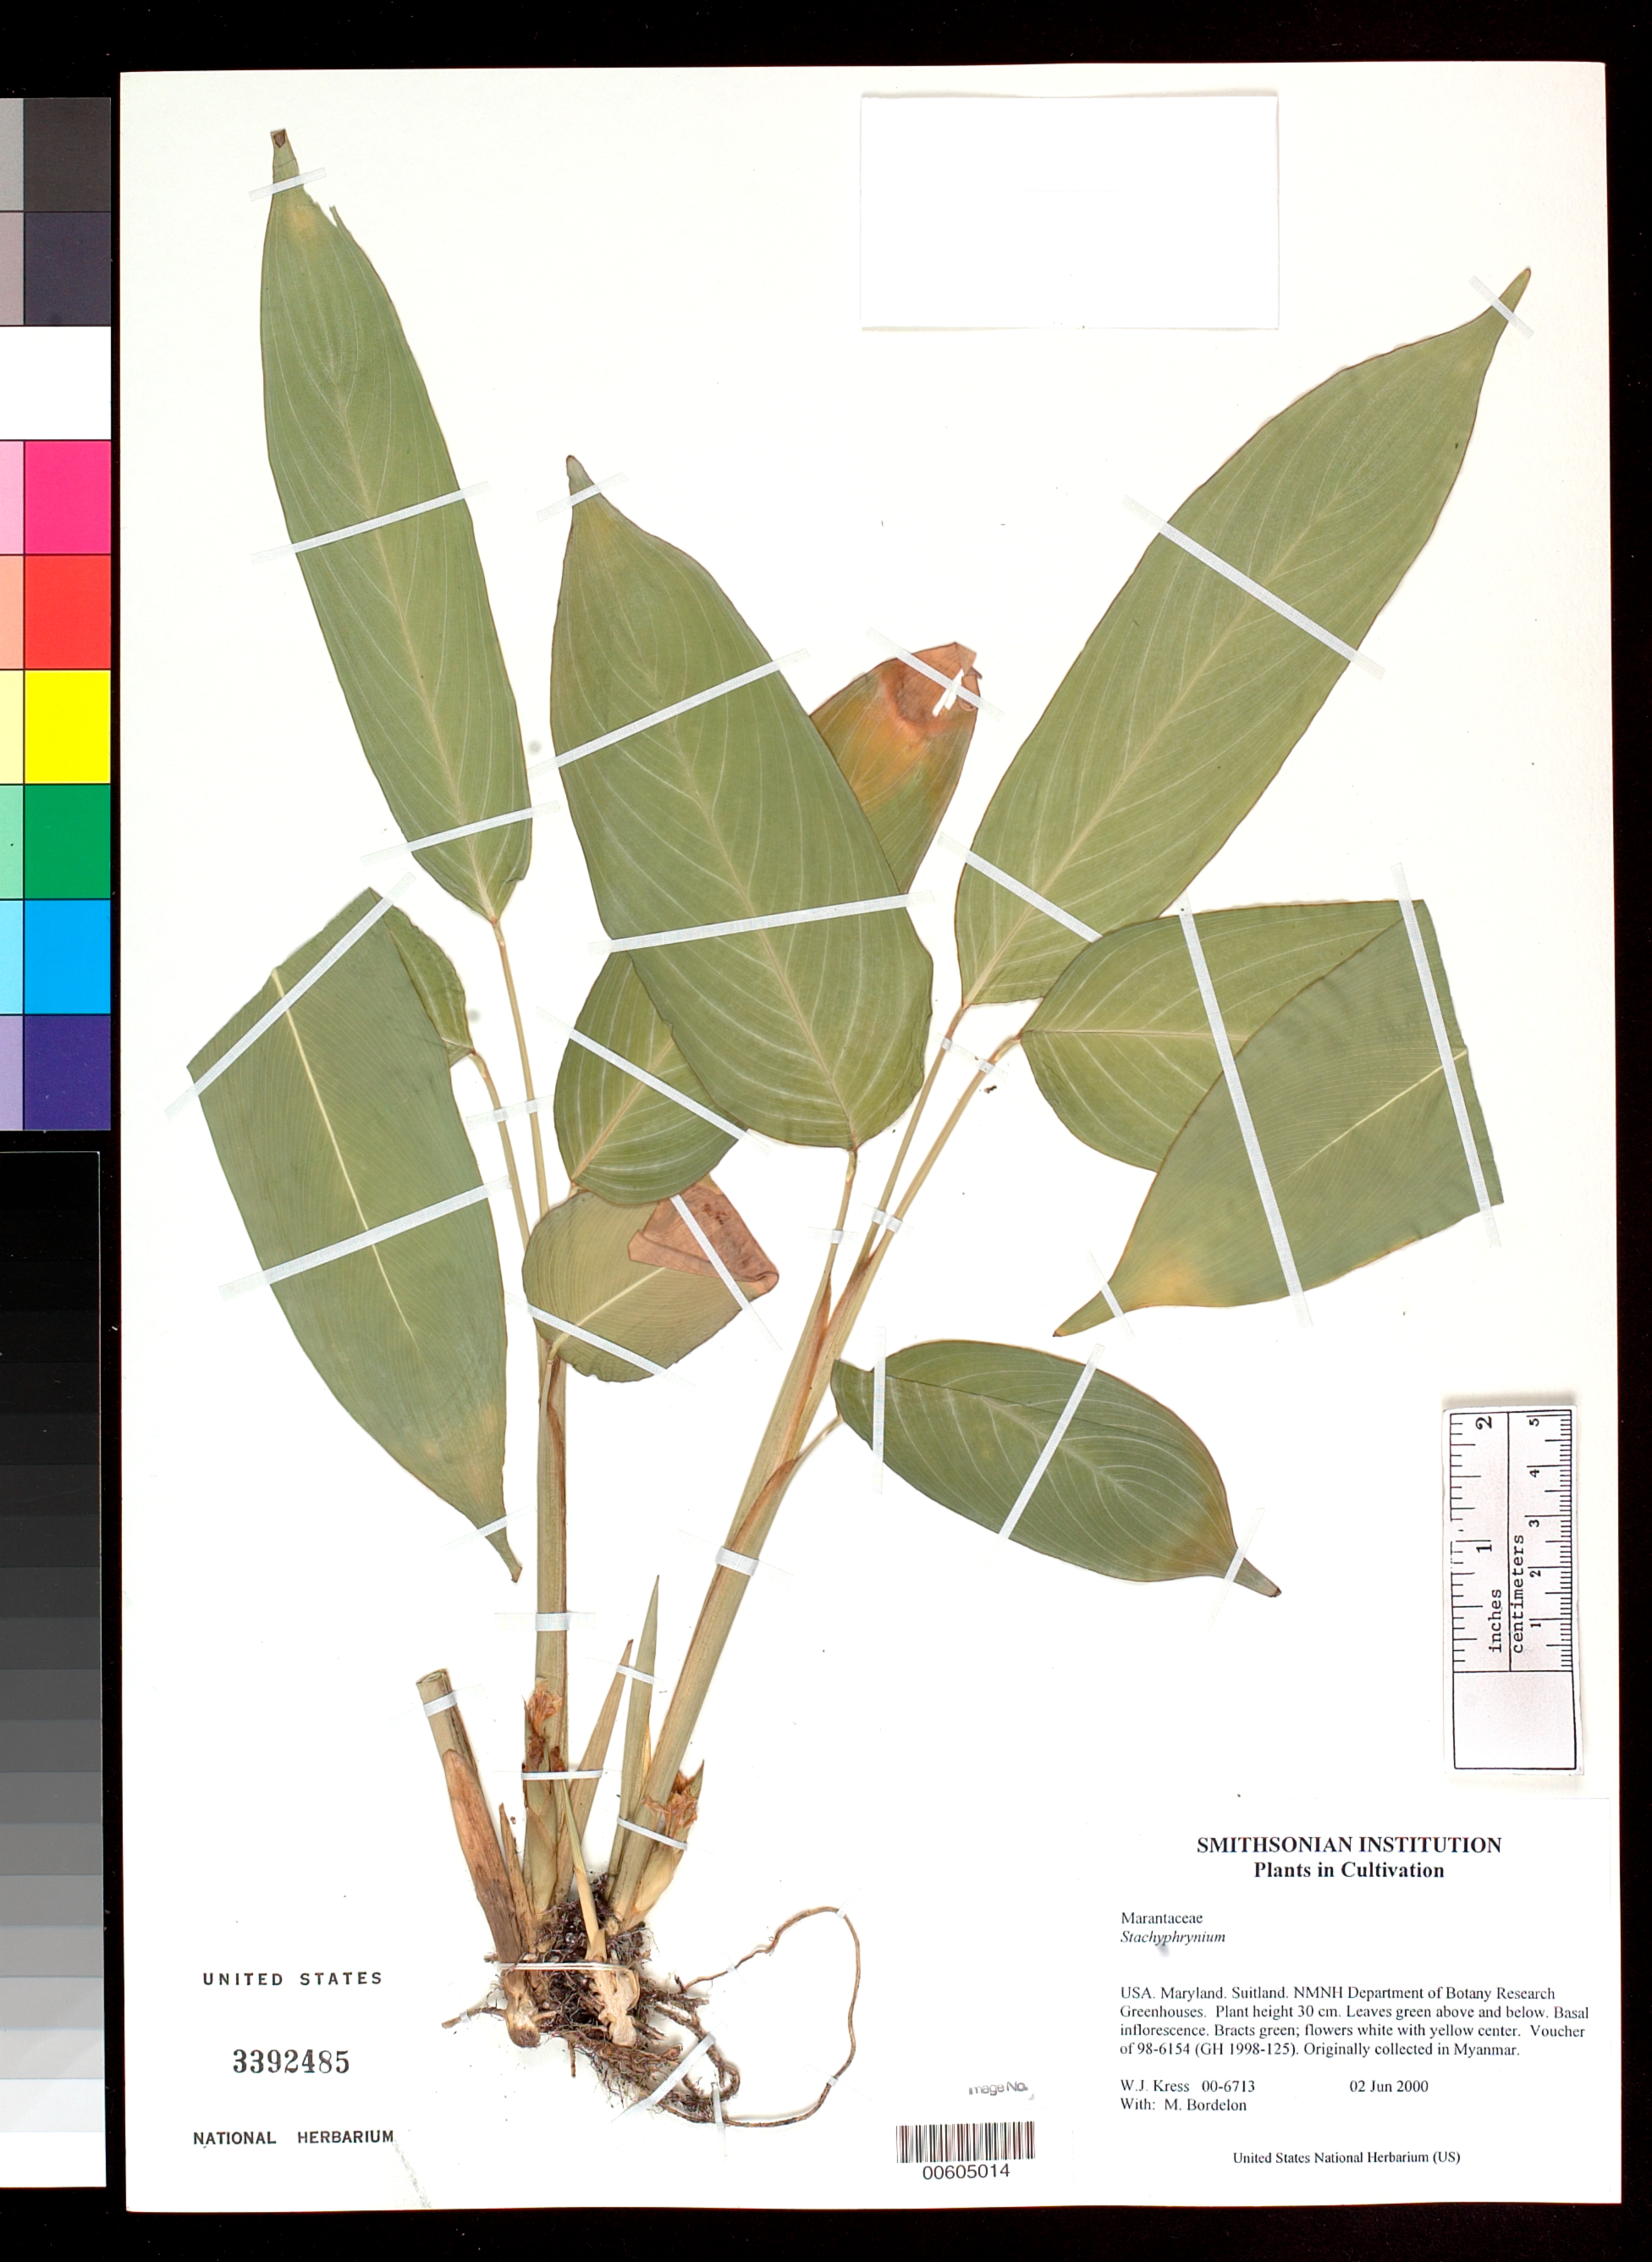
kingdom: Plantae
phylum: Tracheophyta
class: Liliopsida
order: Zingiberales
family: Marantaceae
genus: Stachyphrynium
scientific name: Stachyphrynium spicatum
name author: (Roxb.) K. Schum.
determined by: Kress, W. J., (US), Smithsonian Institution - National Museum of Natural History (UNITED STATES)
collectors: W. J. Kress & M. Bordelon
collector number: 00-6713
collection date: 2000-06-02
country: United States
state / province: Maryland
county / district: Prince George's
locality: NMNH Botany Research Greenhouses. Suitland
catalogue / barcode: US 3392485